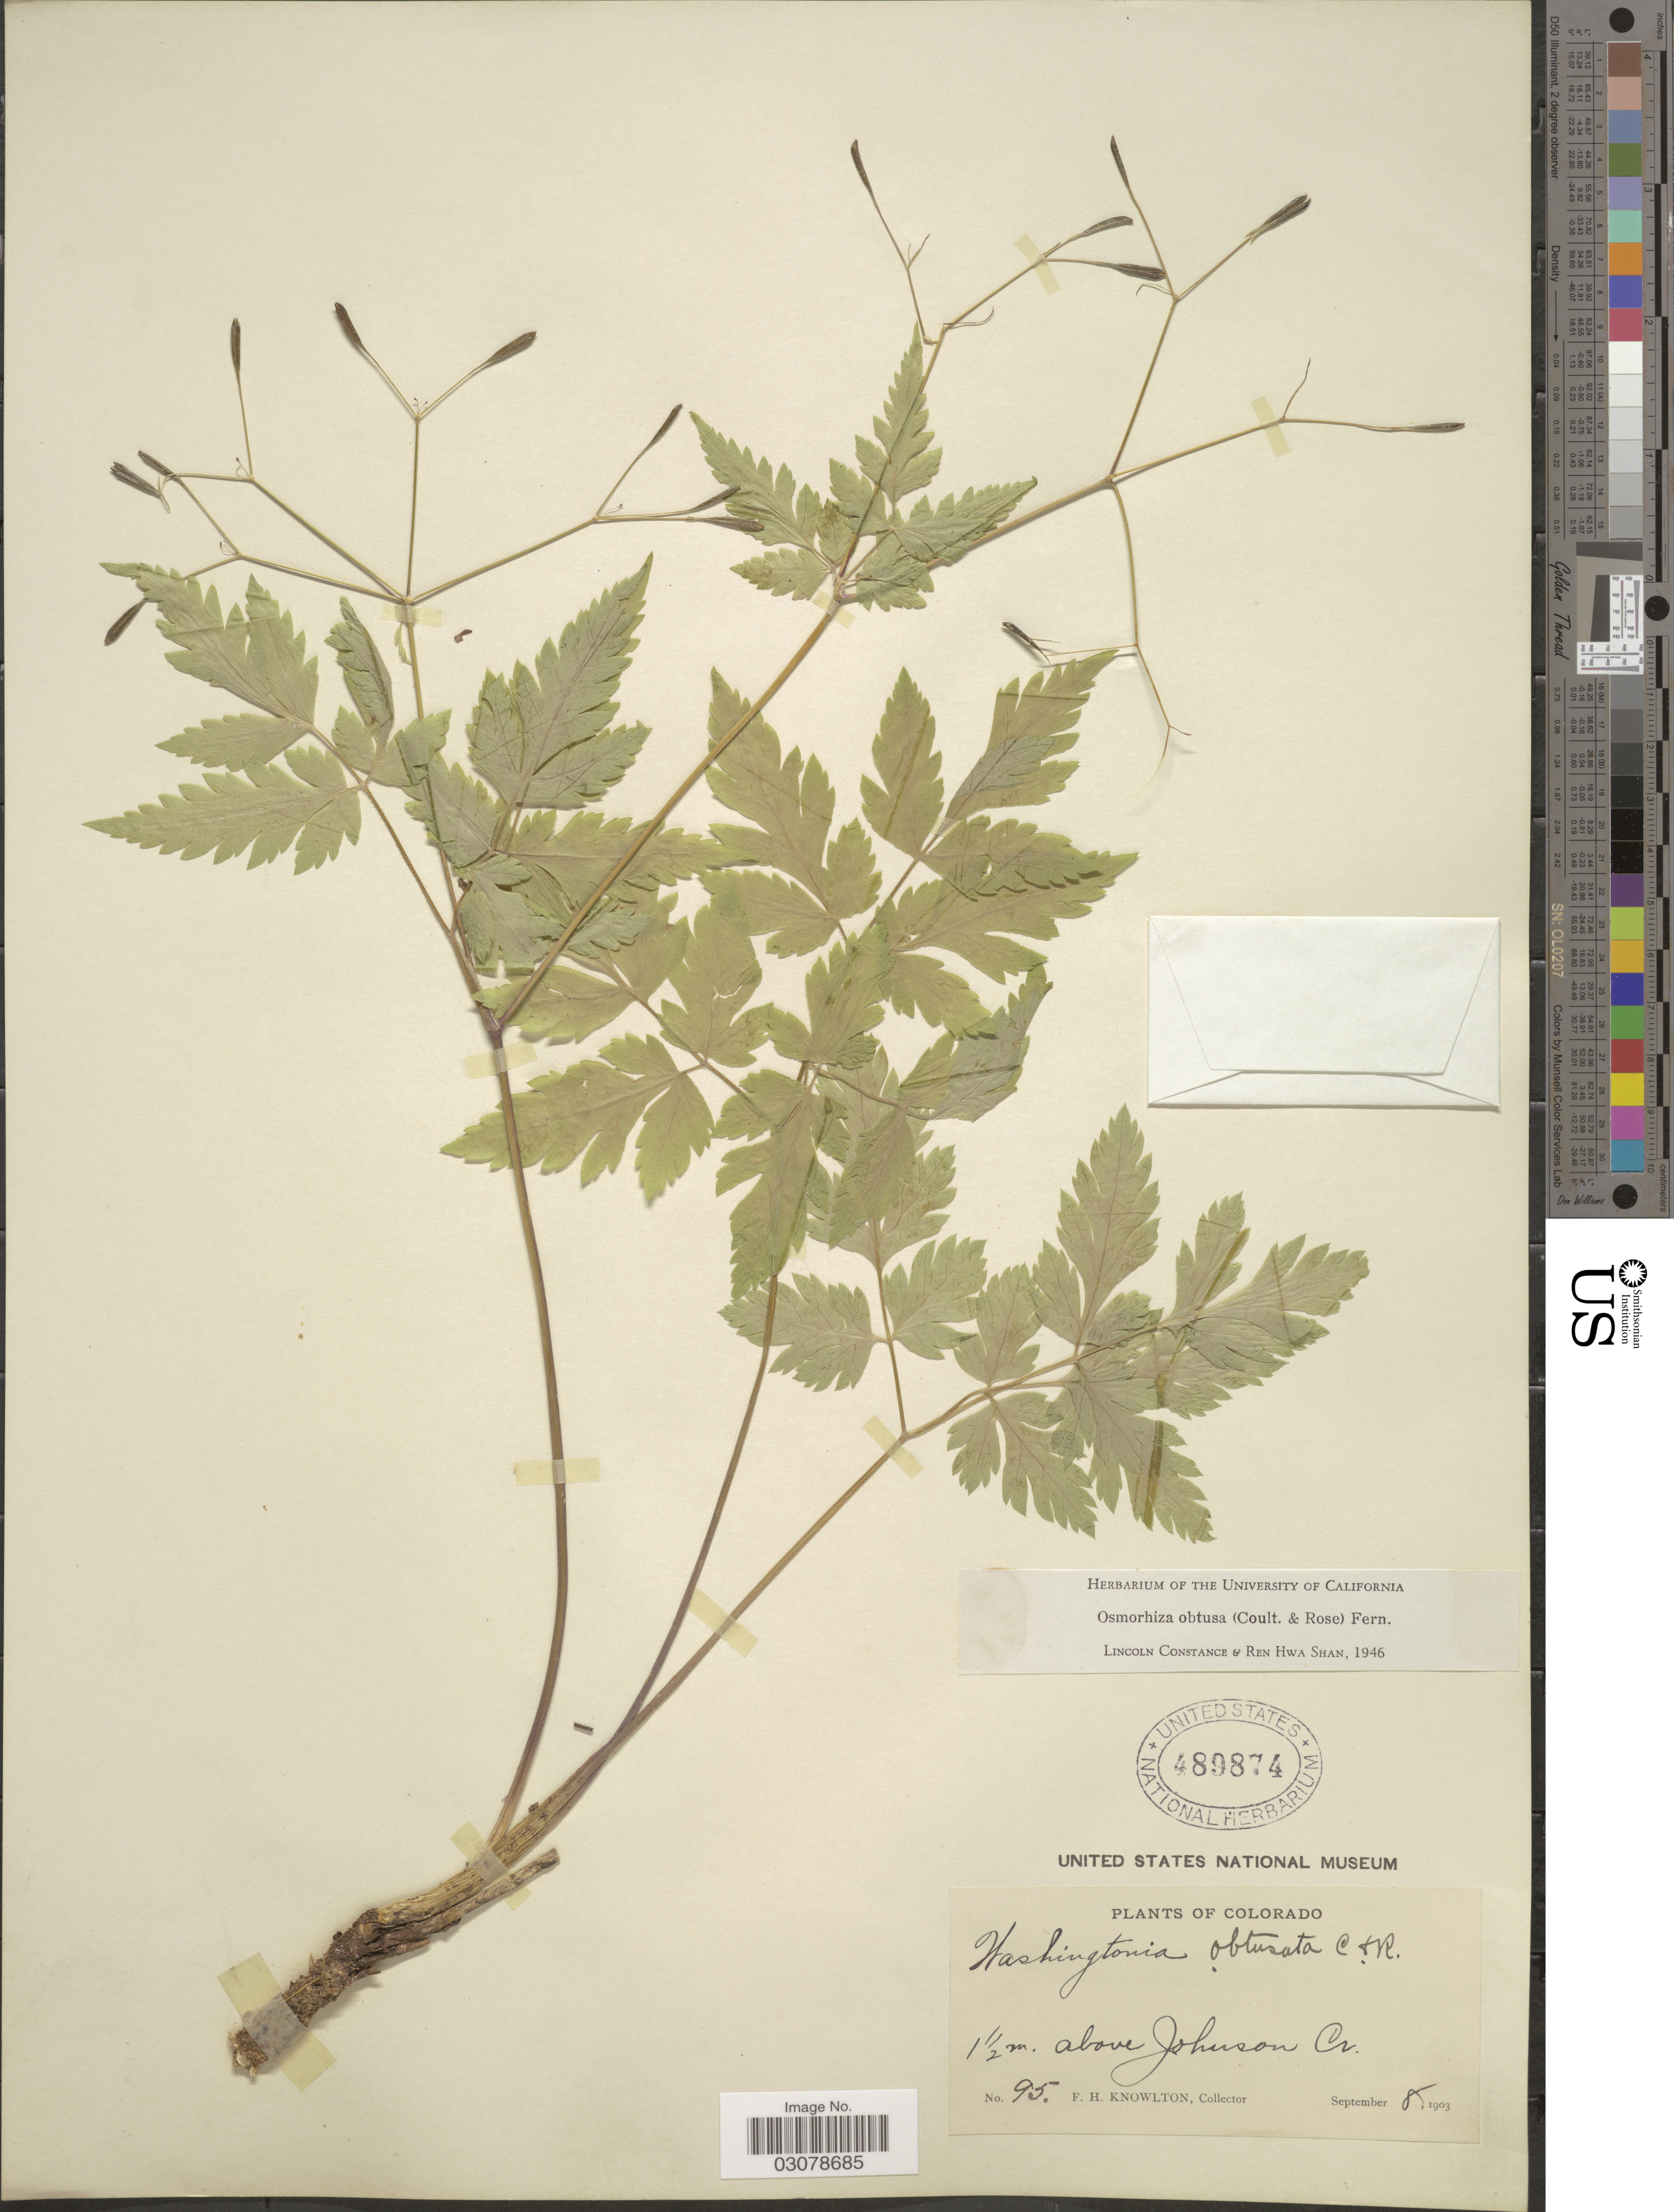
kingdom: Plantae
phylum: Tracheophyta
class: Magnoliopsida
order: Apiales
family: Apiaceae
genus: Osmorhiza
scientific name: Osmorhiza obtusa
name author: (J.M. Coult. & Rose) Fernald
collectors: F. H. Knowlton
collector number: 95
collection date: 1903-09-08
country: United States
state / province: Colorado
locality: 1½ m. above Johnson Cr.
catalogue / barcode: US 489874